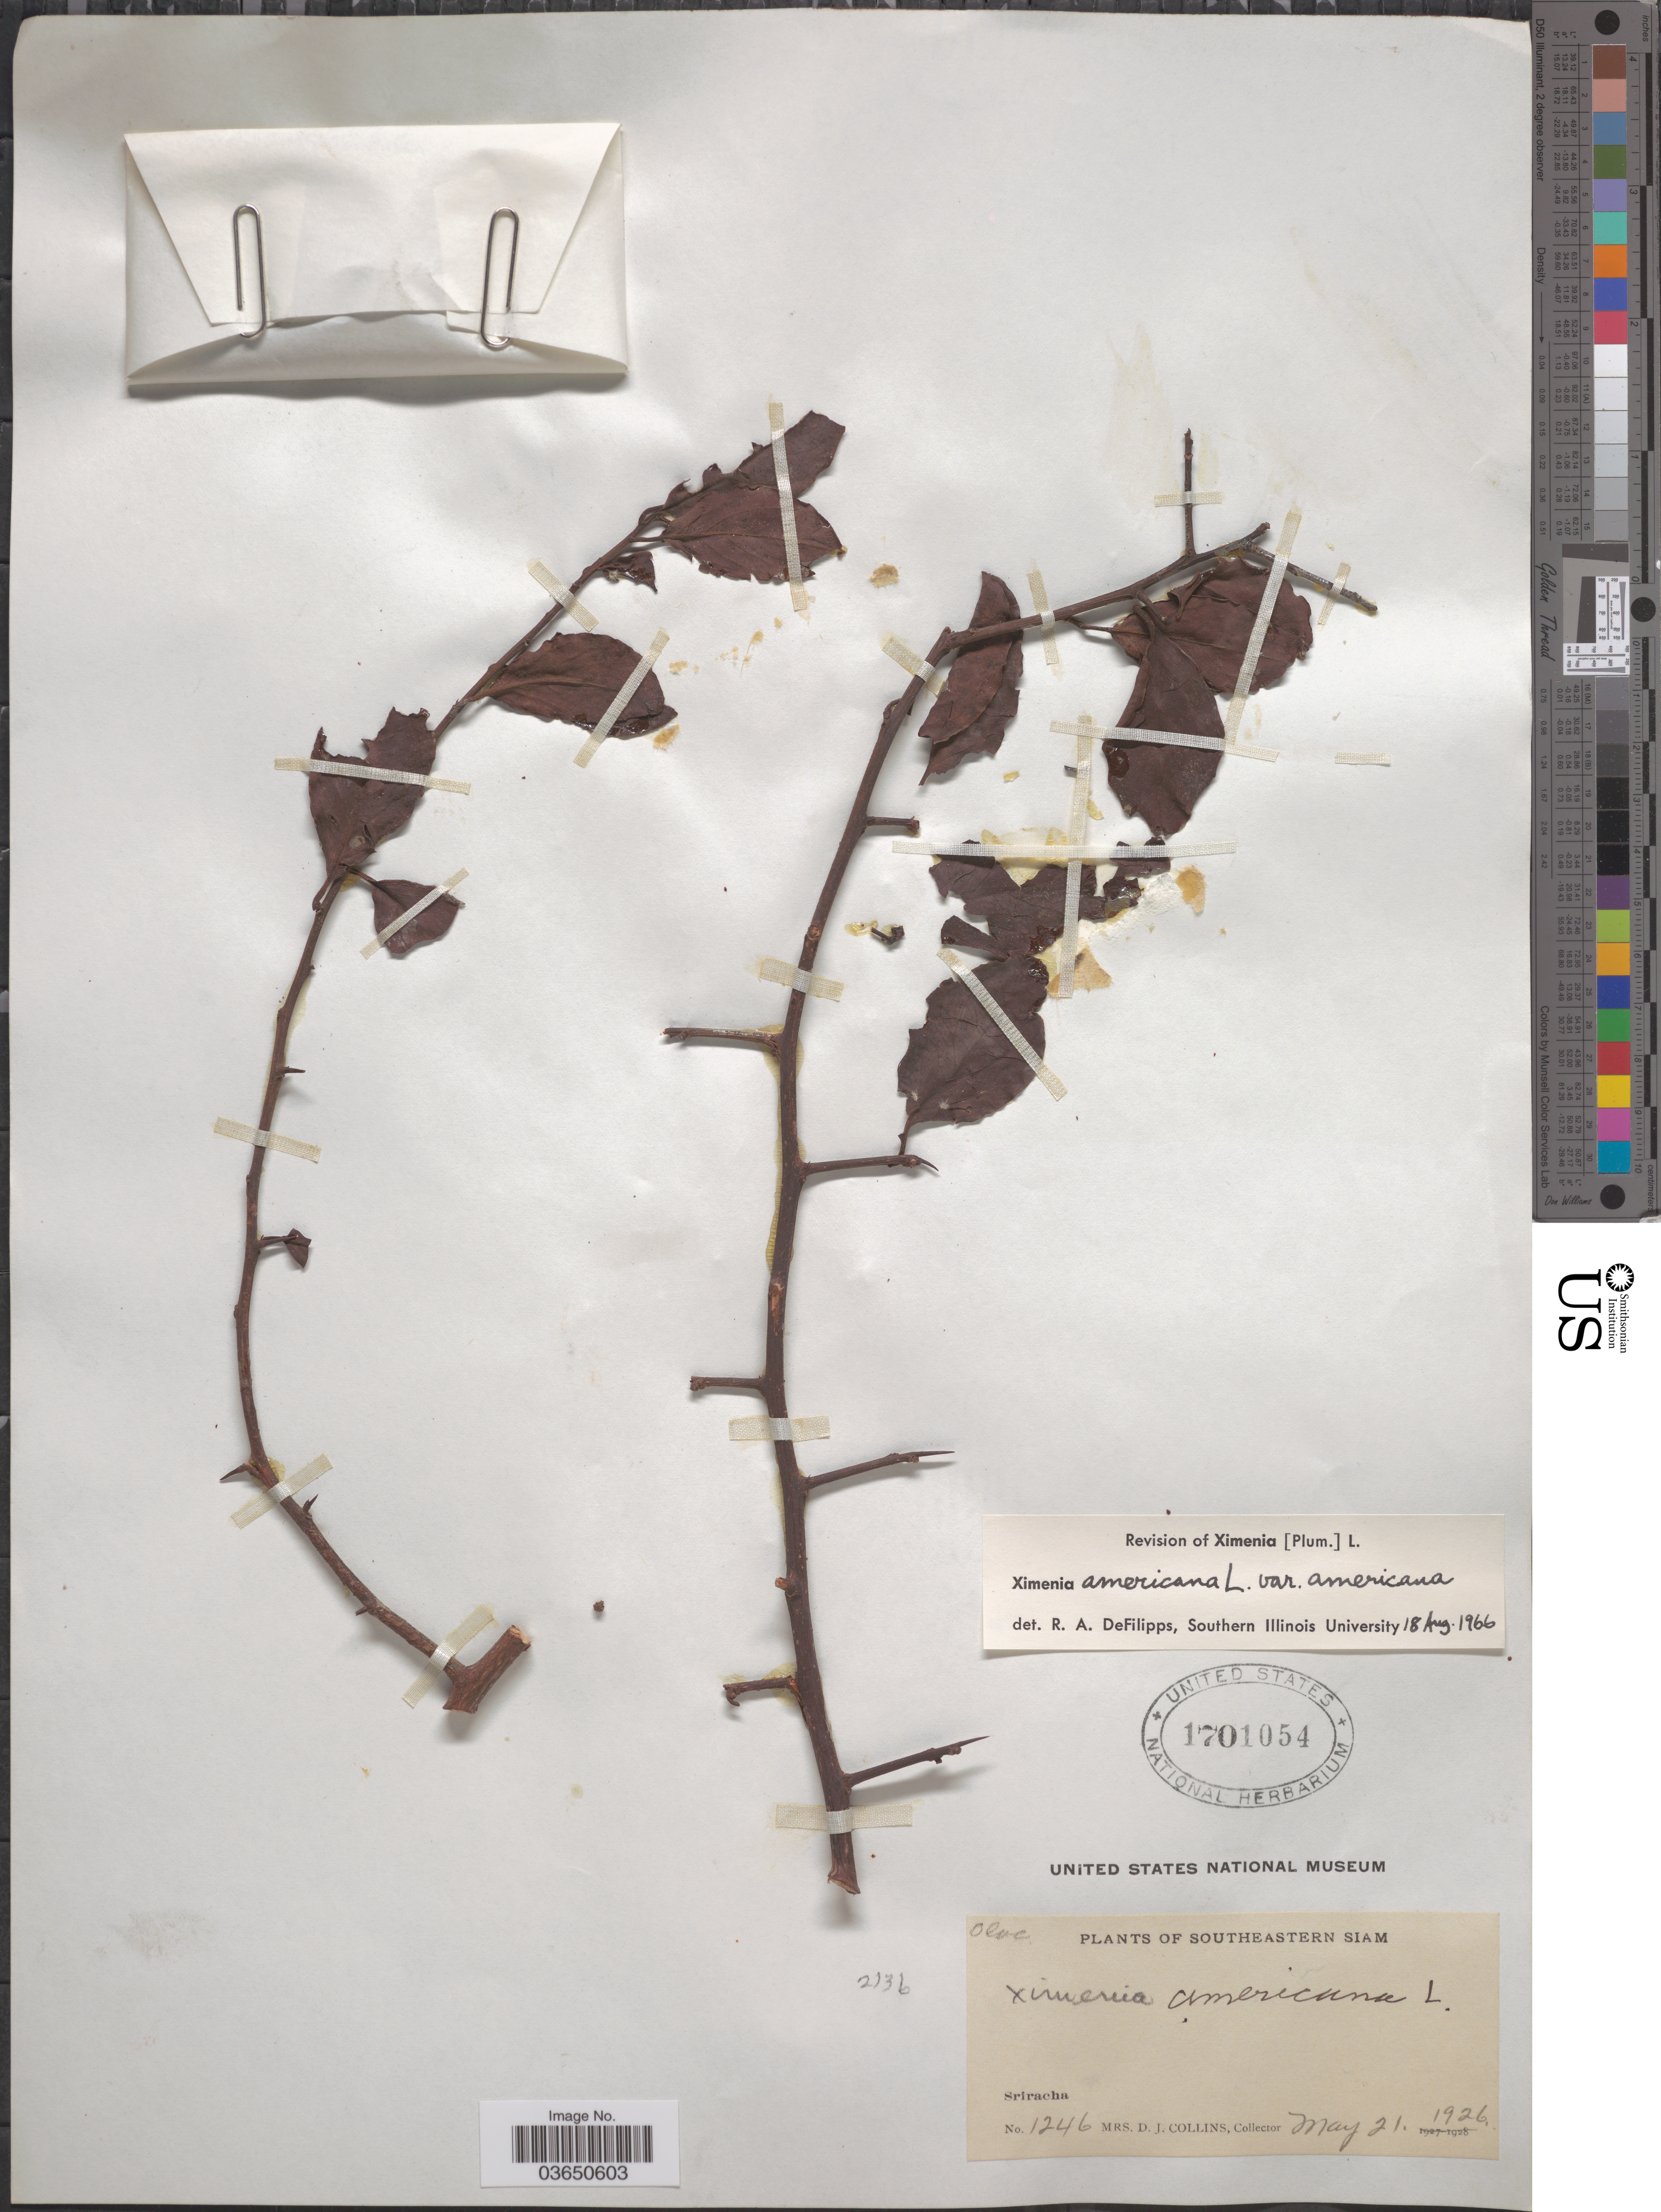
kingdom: Plantae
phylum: Tracheophyta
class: Magnoliopsida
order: Santalales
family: Ximeniaceae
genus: Ximenia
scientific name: Ximenia americana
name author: L.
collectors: Mrs. D. J. Collins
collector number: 1246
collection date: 1926-05-21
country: Thailand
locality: Southeastern Siam. Sriracha.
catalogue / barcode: US 1701054